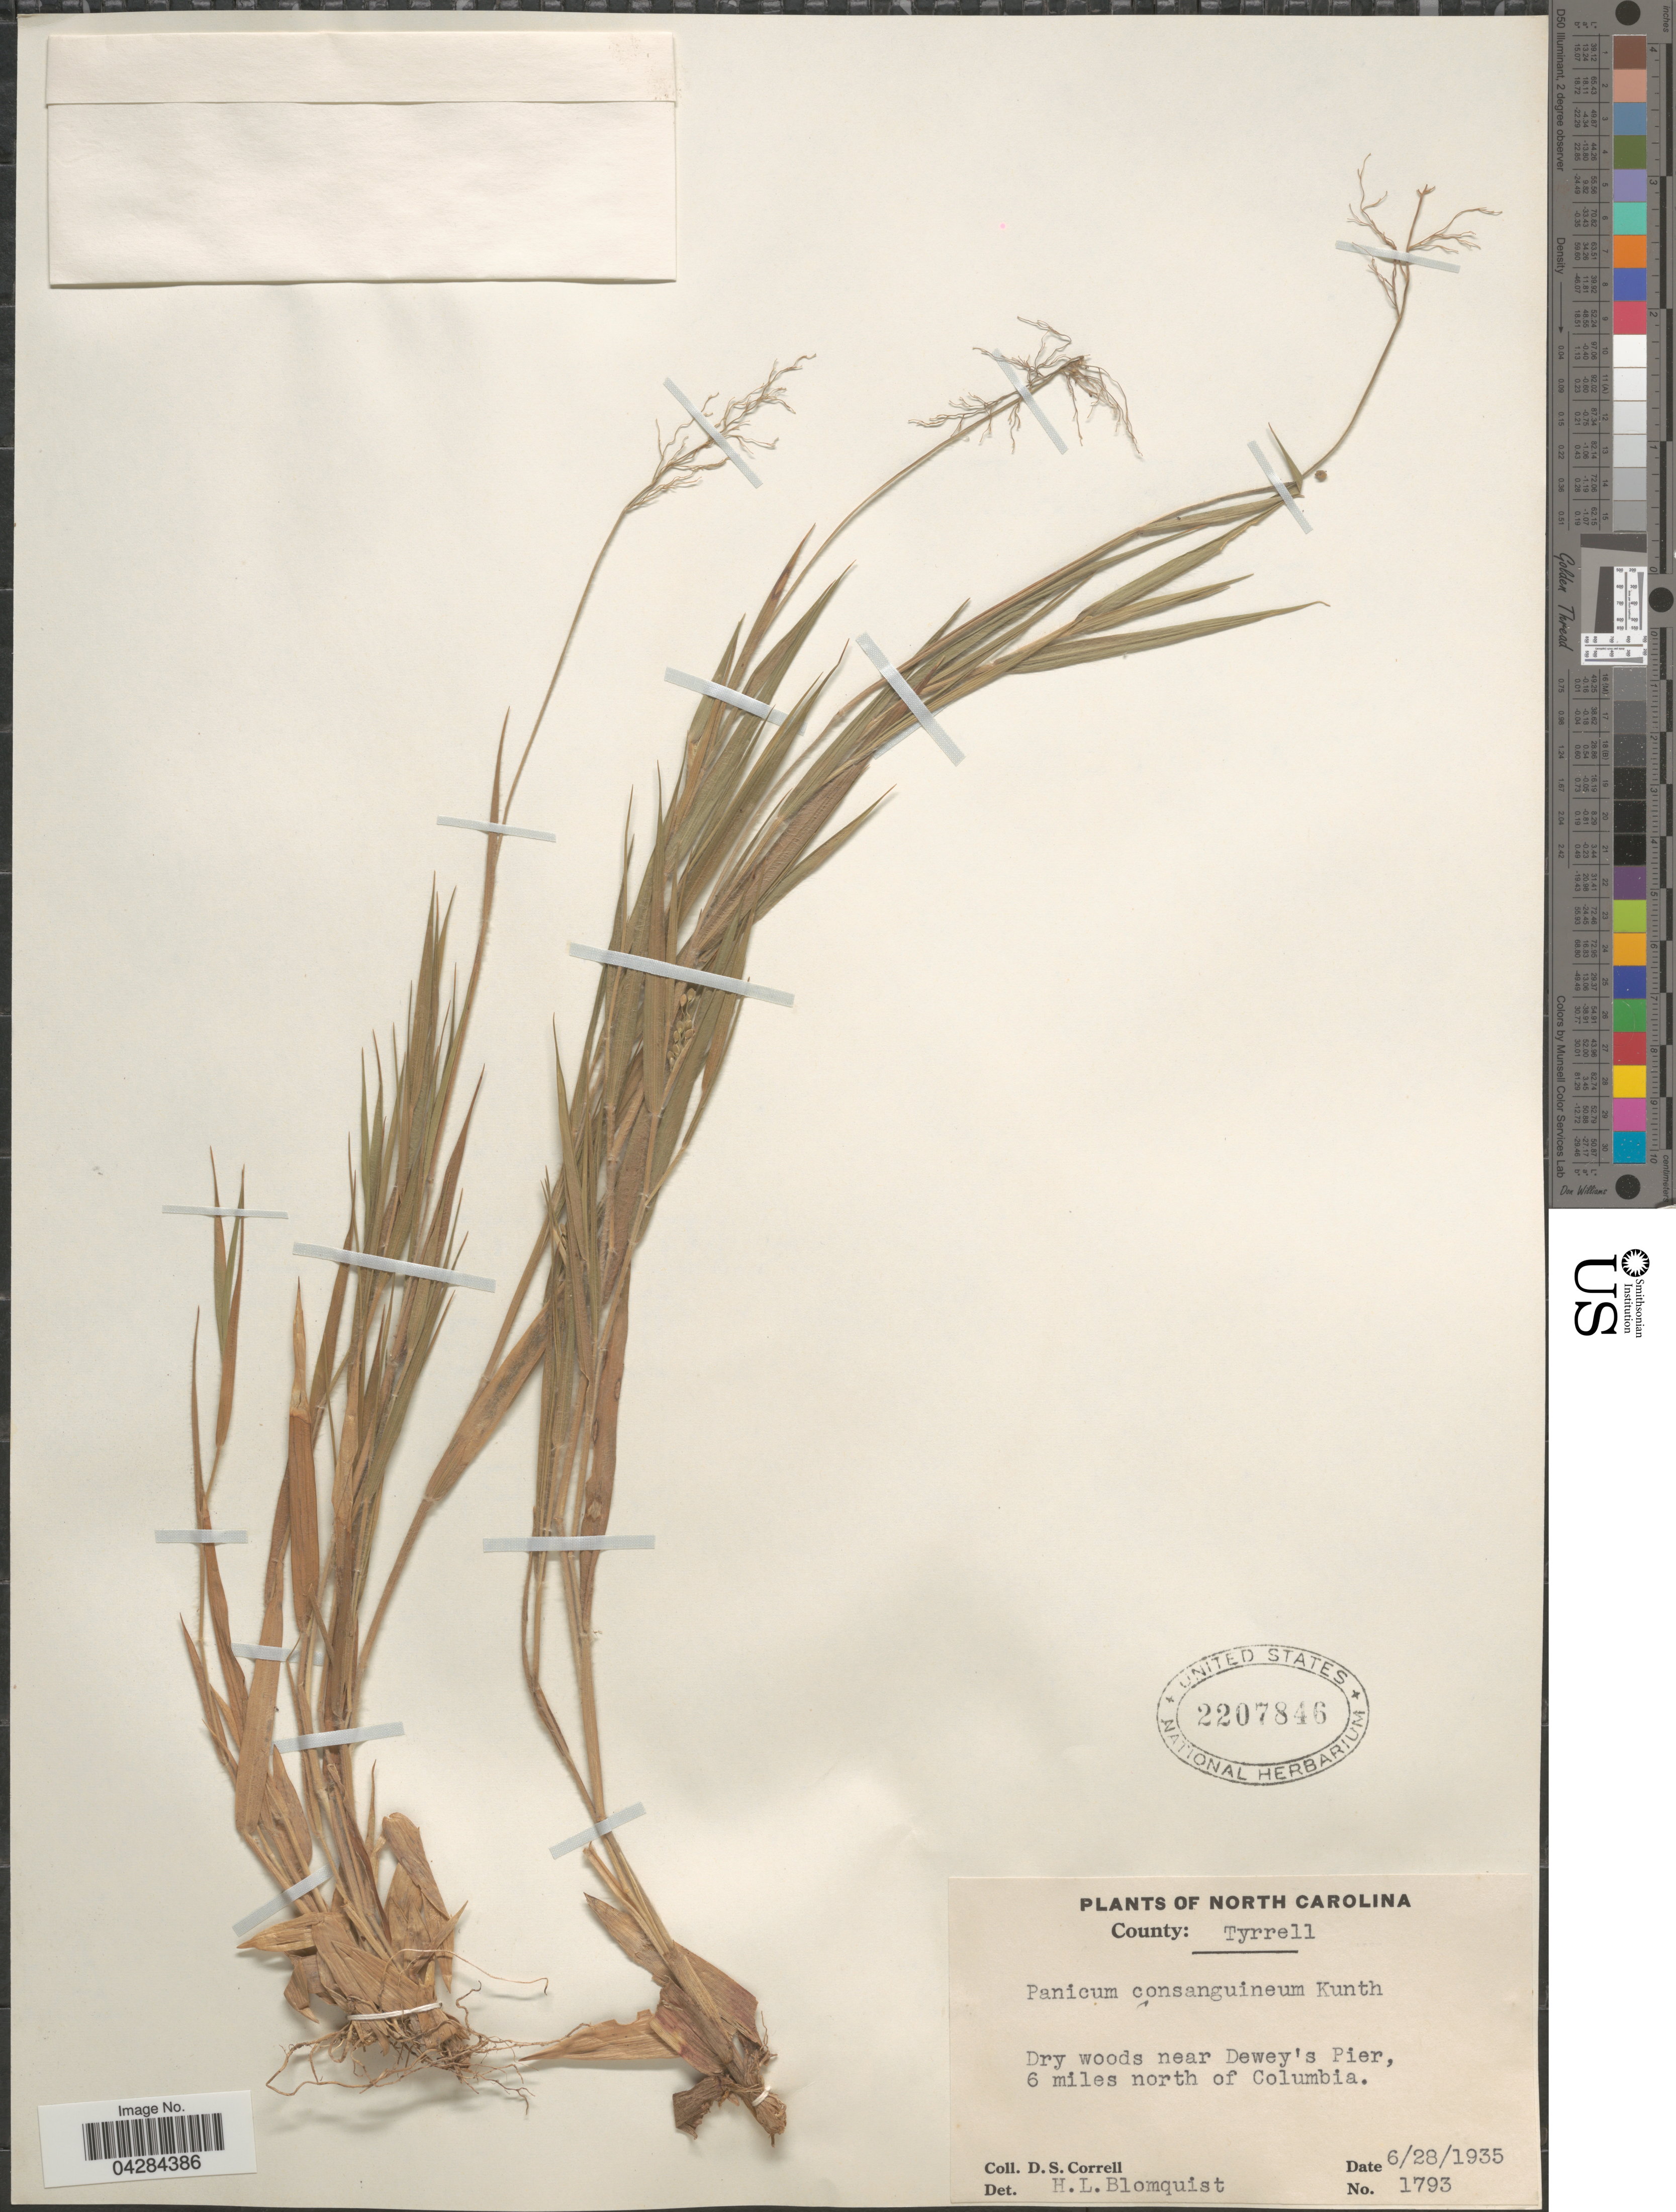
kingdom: Plantae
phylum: Tracheophyta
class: Liliopsida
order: Poales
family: Poaceae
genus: Dichanthelium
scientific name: Dichanthelium ovale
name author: (Elliott) Gould & C.A. Clark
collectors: D. S. Correll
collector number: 1793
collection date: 1935-06-28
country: United States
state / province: North Carolina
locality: County: Tyrrell. Dry woods near Dewey's Pier, 6 miles north of Columbia.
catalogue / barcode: US 2207846